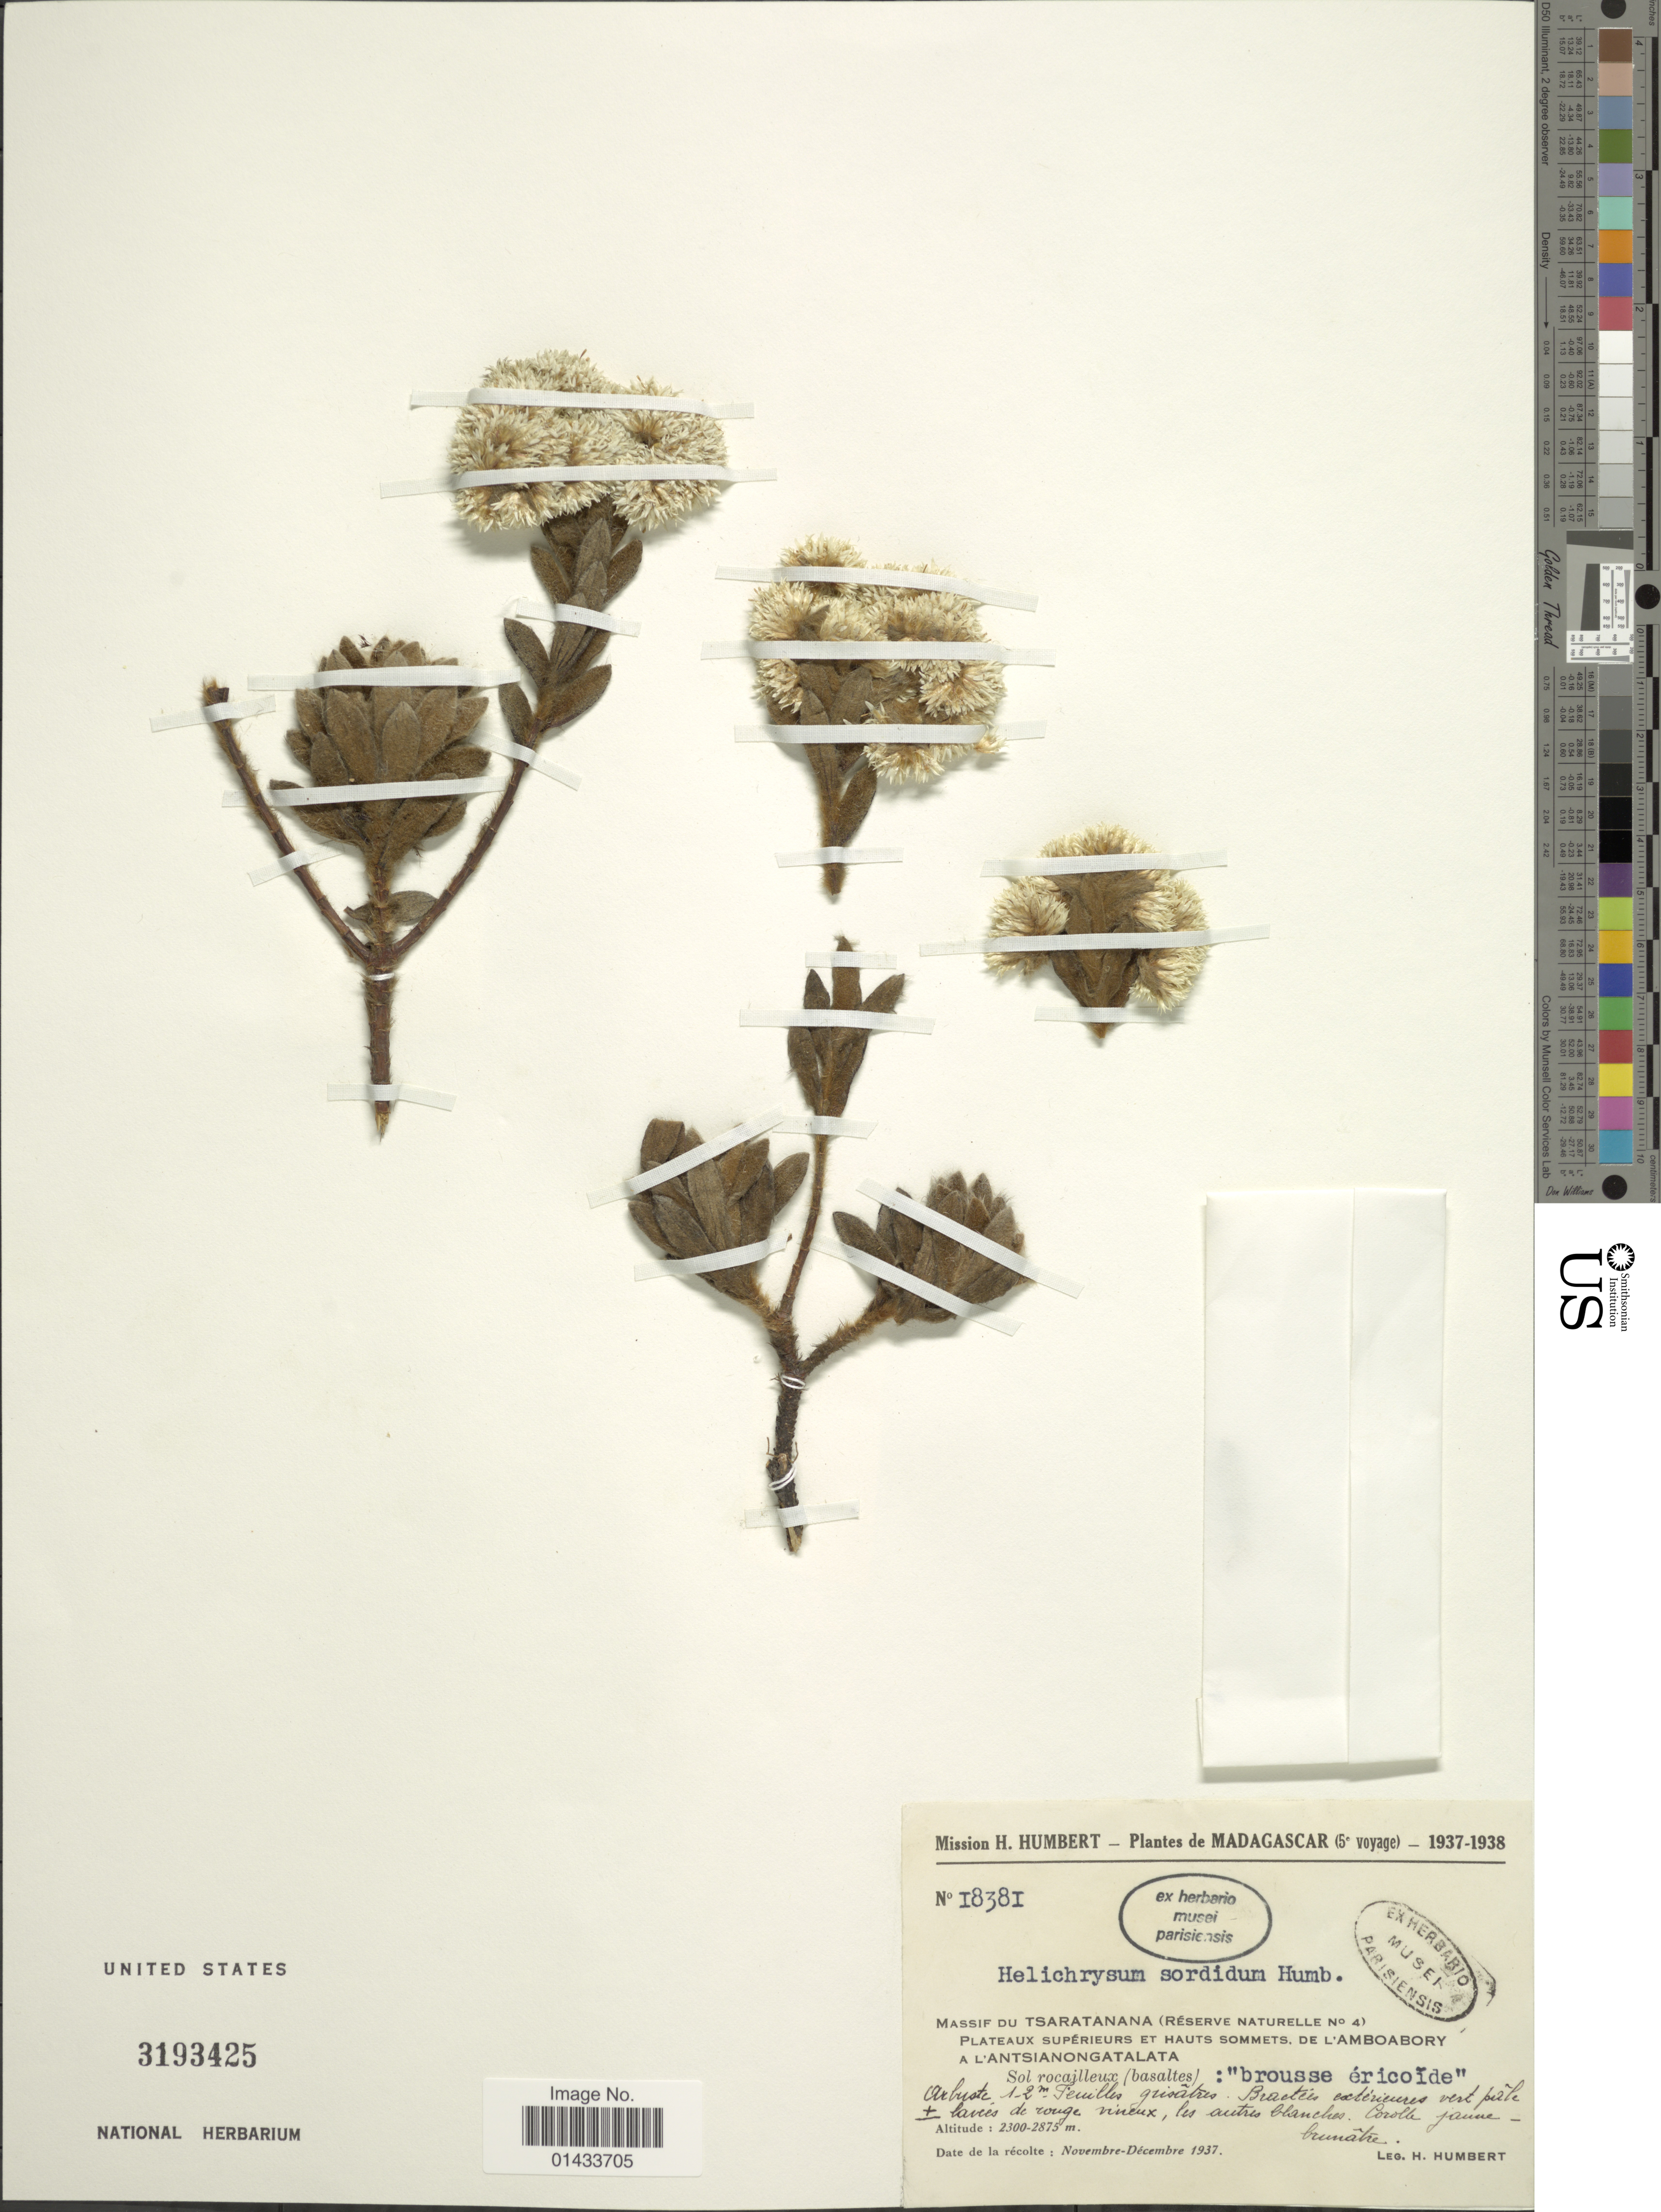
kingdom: Plantae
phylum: Tracheophyta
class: Magnoliopsida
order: Asterales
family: Asteraceae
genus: Helichrysum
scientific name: Helichrysum sordidum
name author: Humbert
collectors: H. Humbert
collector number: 18381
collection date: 1937-11/1937-12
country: Madagascar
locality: Massif du Tsaratanana (Reserve Naturelle no. 4) Plateaux Superieurs et Hauts Sommets, de l' Amboabory a l' Antsianongatalata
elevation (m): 2300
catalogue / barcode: US 3193425